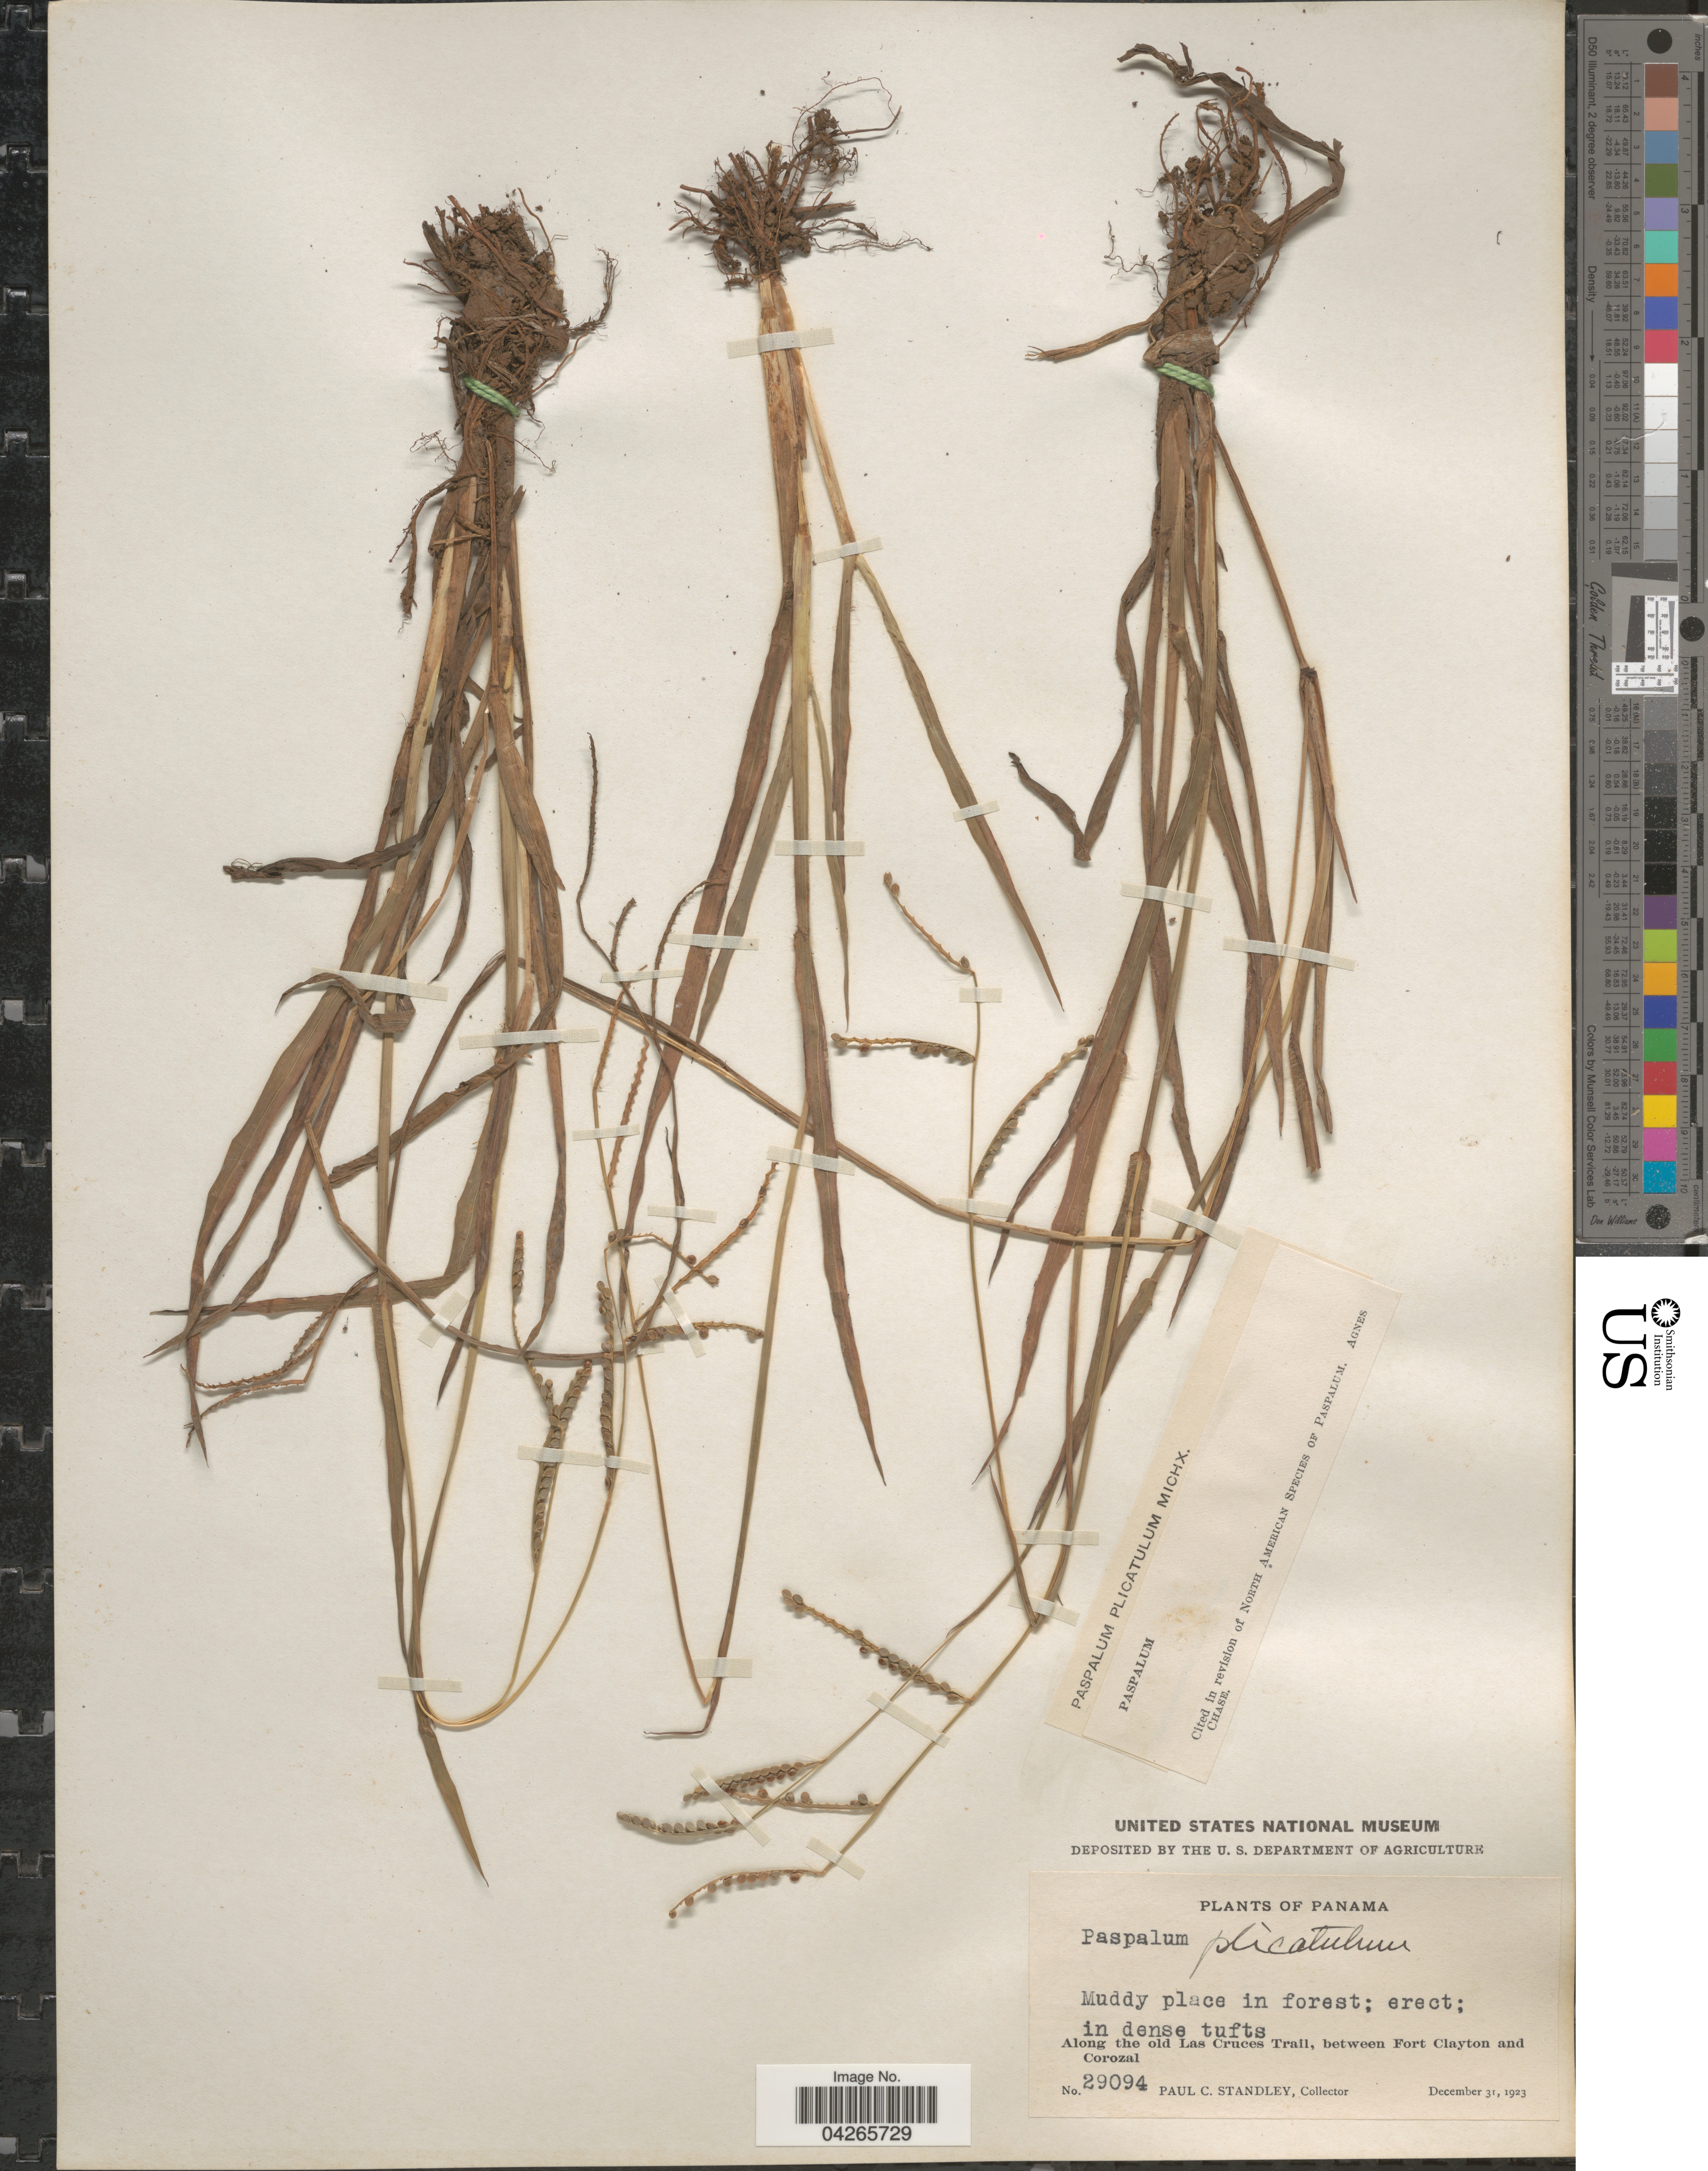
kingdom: Plantae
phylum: Tracheophyta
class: Liliopsida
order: Poales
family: Poaceae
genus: Paspalum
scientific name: Paspalum plicatulum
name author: Michx.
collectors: P. C. Standley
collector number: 29094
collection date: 1923-12-31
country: Panama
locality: Muddy place in forest; in dense tufts. Along the old Las Cruces Trail, between Fort Clayton and Corozal.